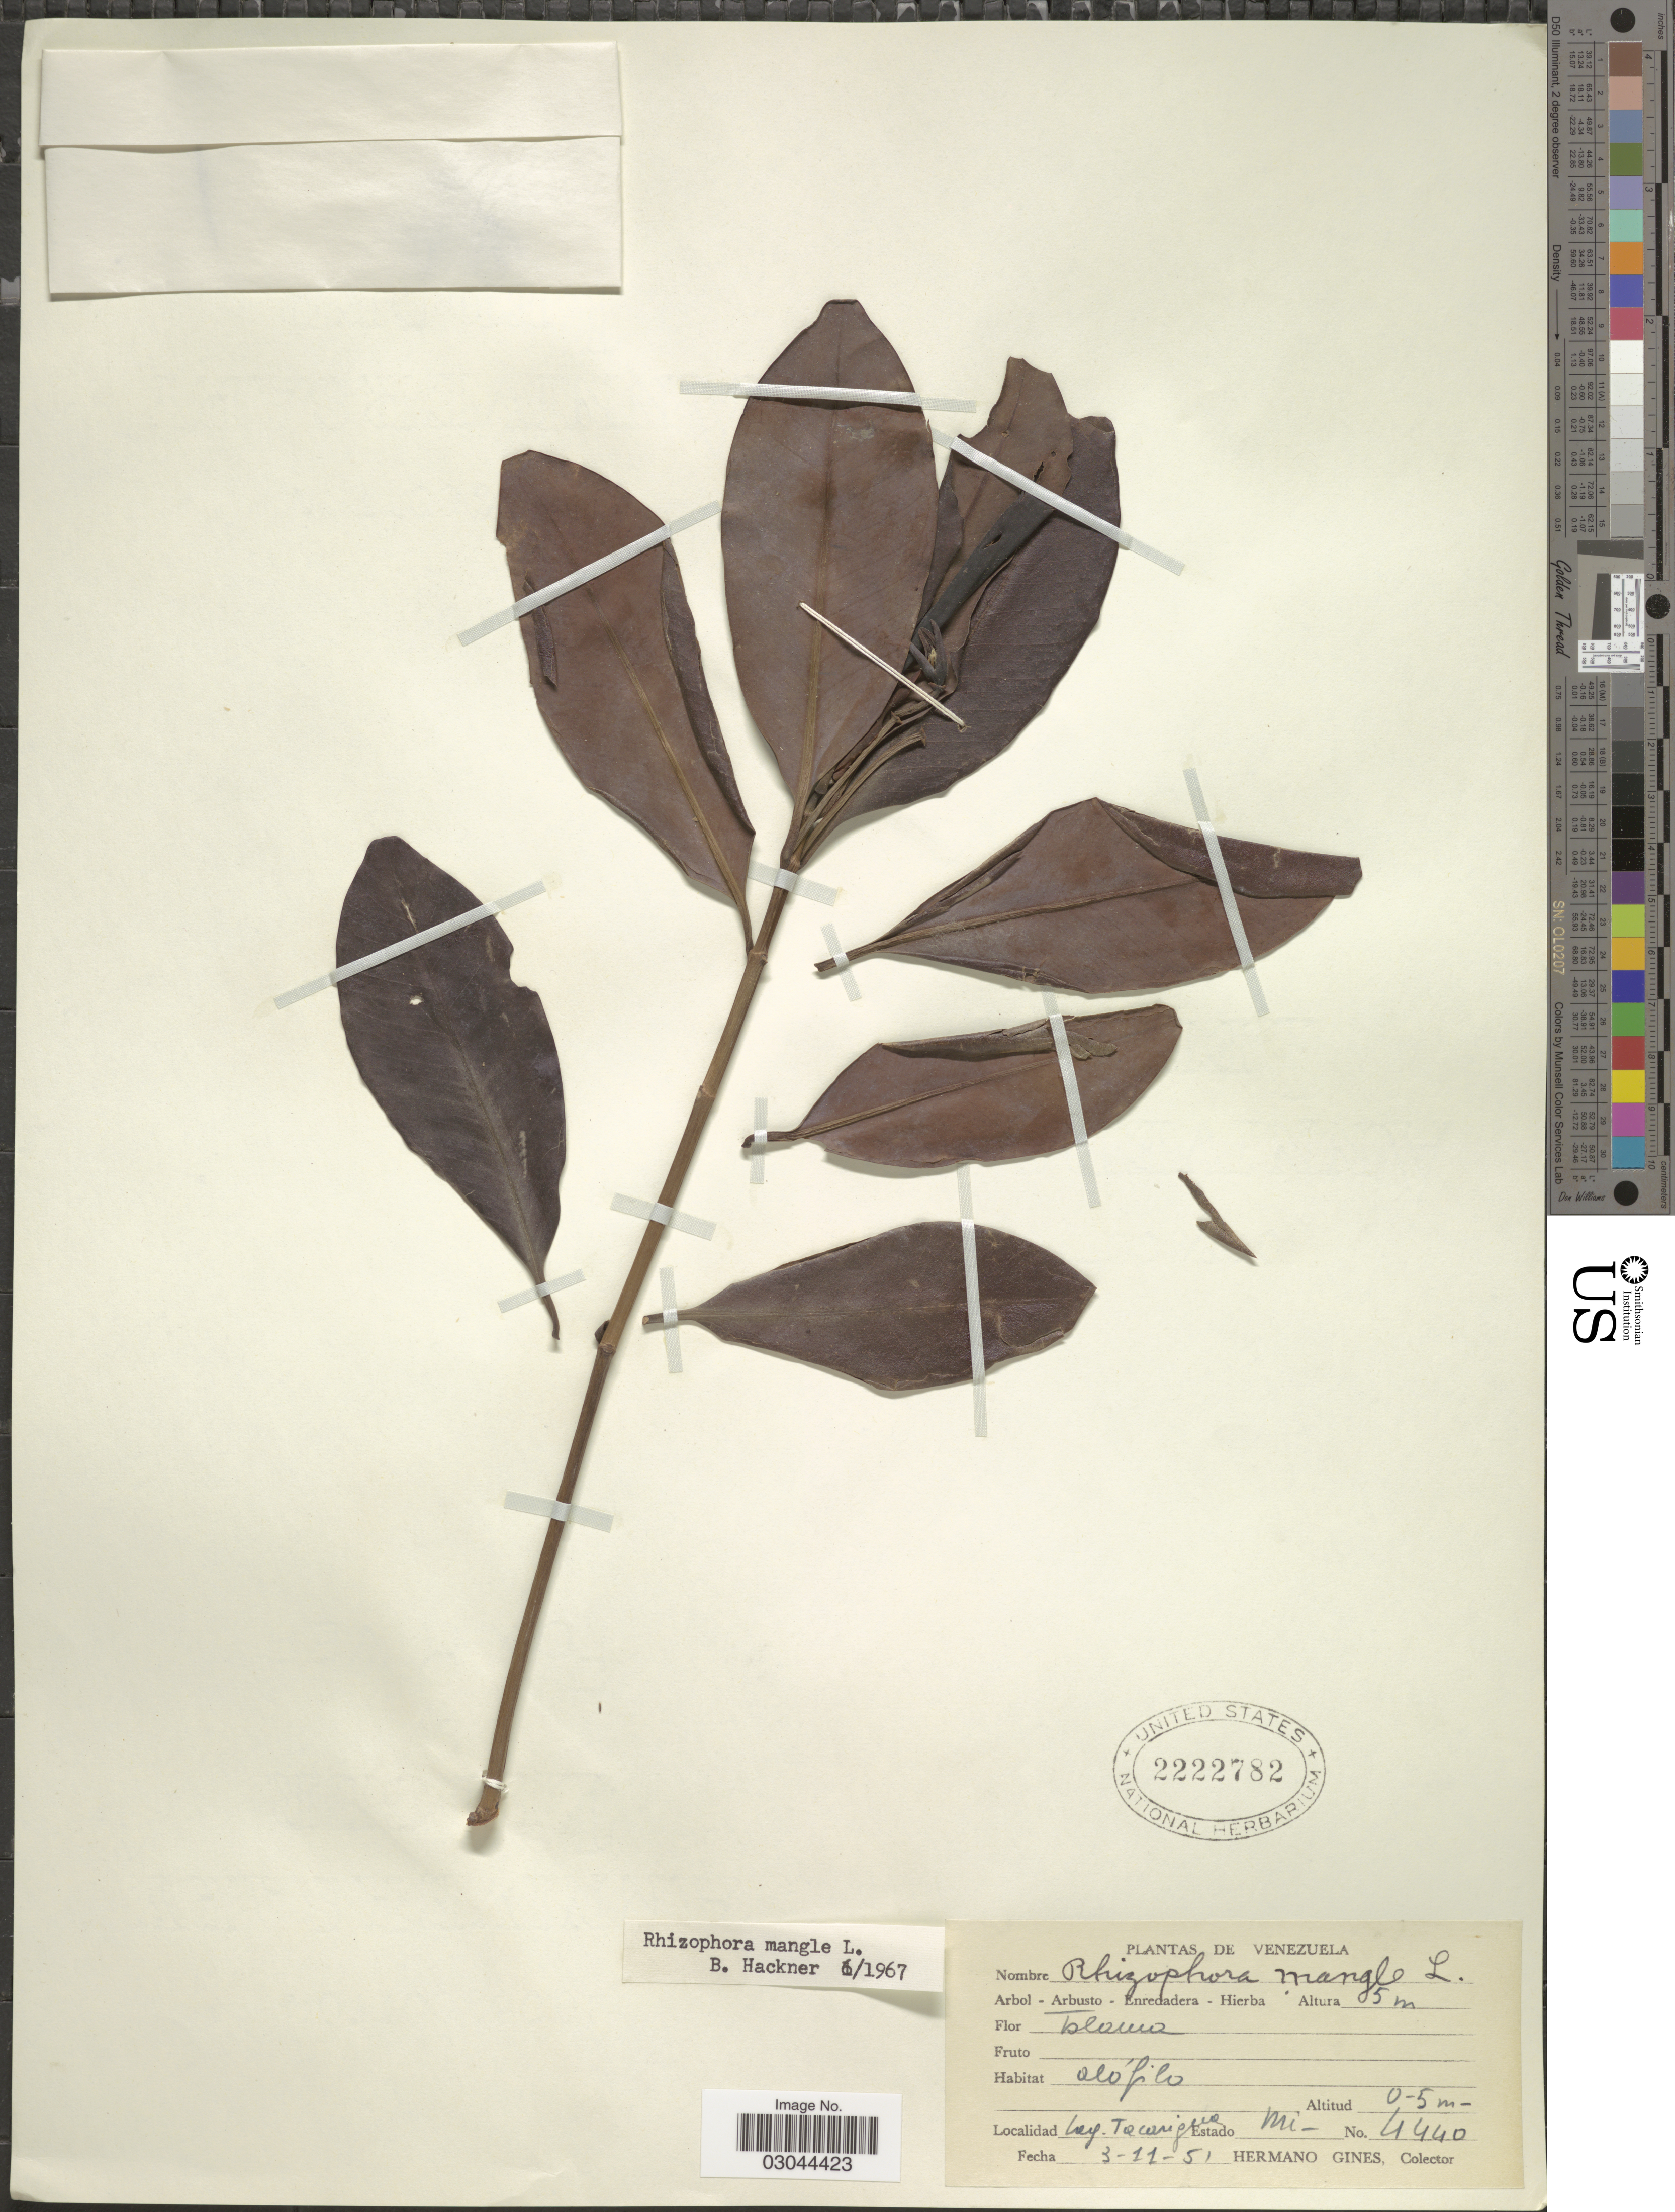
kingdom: Plantae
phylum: Tracheophyta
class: Magnoliopsida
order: Malpighiales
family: Rhizophoraceae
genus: Rhizophora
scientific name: Rhizophora mangle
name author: L.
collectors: Bro. Gines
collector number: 4440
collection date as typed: Transcribed d/m/y: 3/11/51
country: Venezuela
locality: Lag. Tocarigua. Estado Mi-.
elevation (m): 0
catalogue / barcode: US 2222782